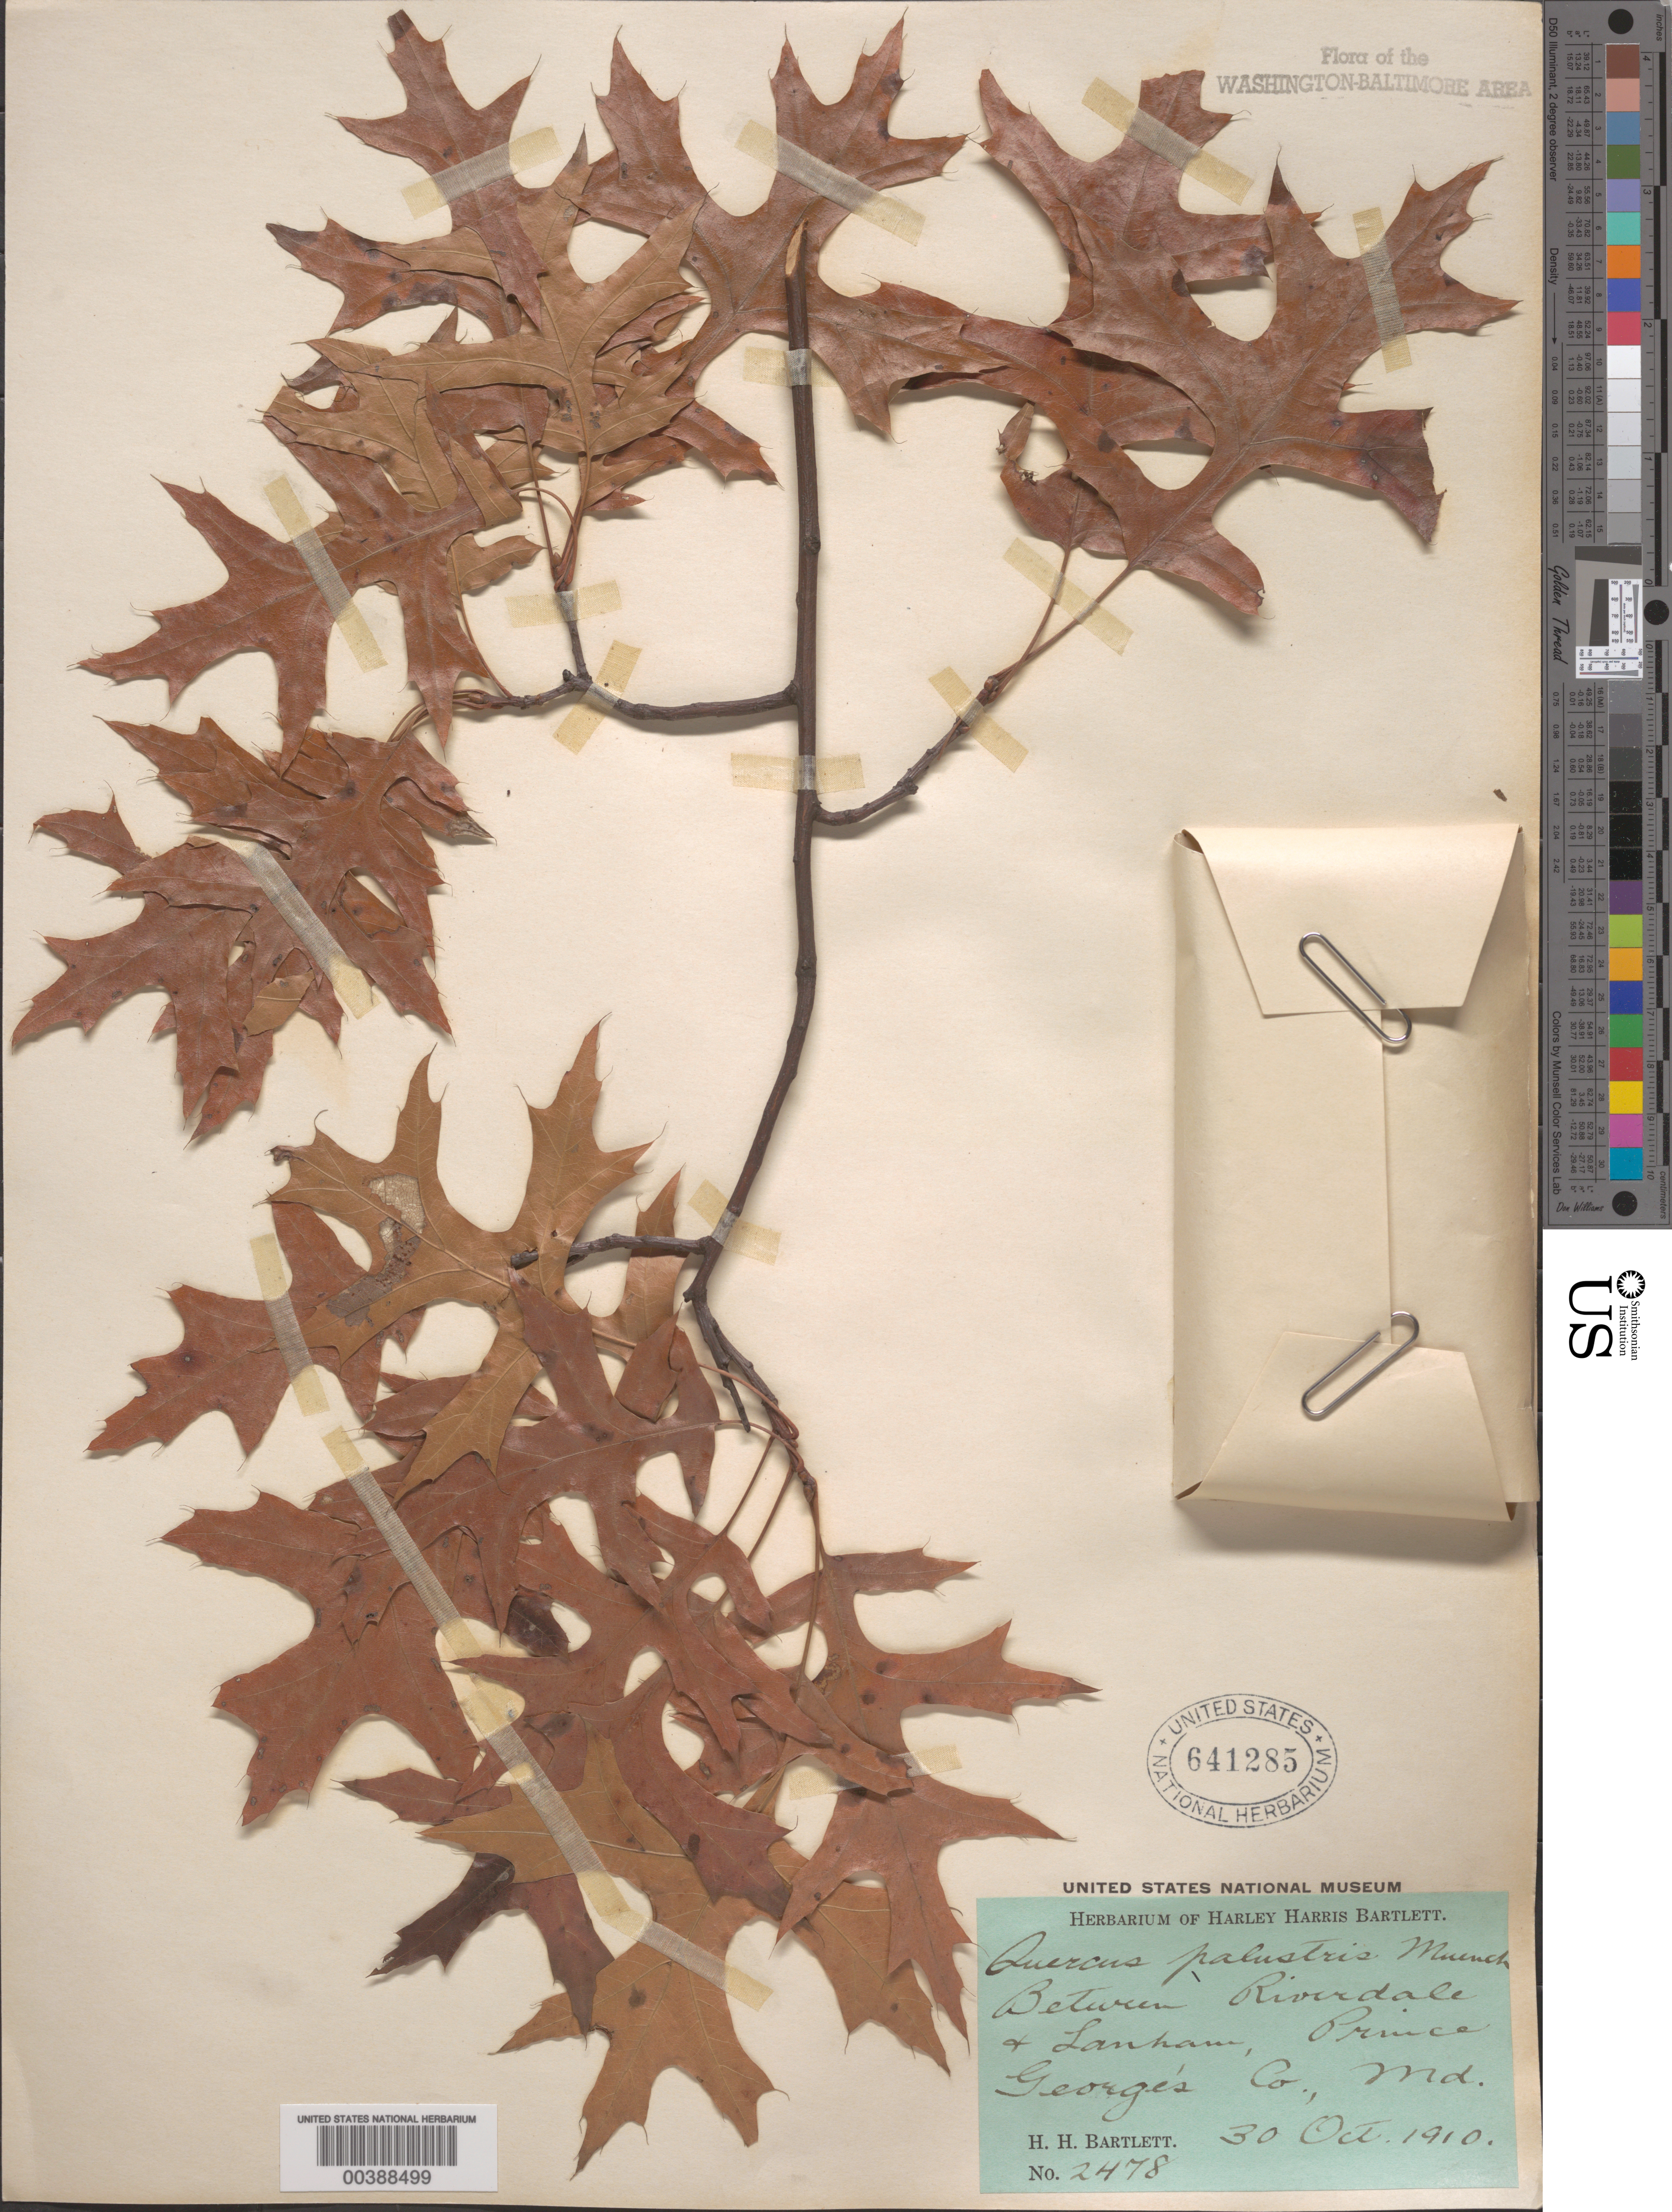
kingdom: Plantae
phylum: Tracheophyta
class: Magnoliopsida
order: Fagales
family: Fagaceae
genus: Quercus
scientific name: Quercus palustris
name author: Münchh.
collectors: H. H. Bartlett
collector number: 2478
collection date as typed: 30 Oct 1910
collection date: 1910-10-30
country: United States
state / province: Maryland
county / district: Prince George's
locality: Between Riverdale and Lanham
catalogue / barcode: US 641285